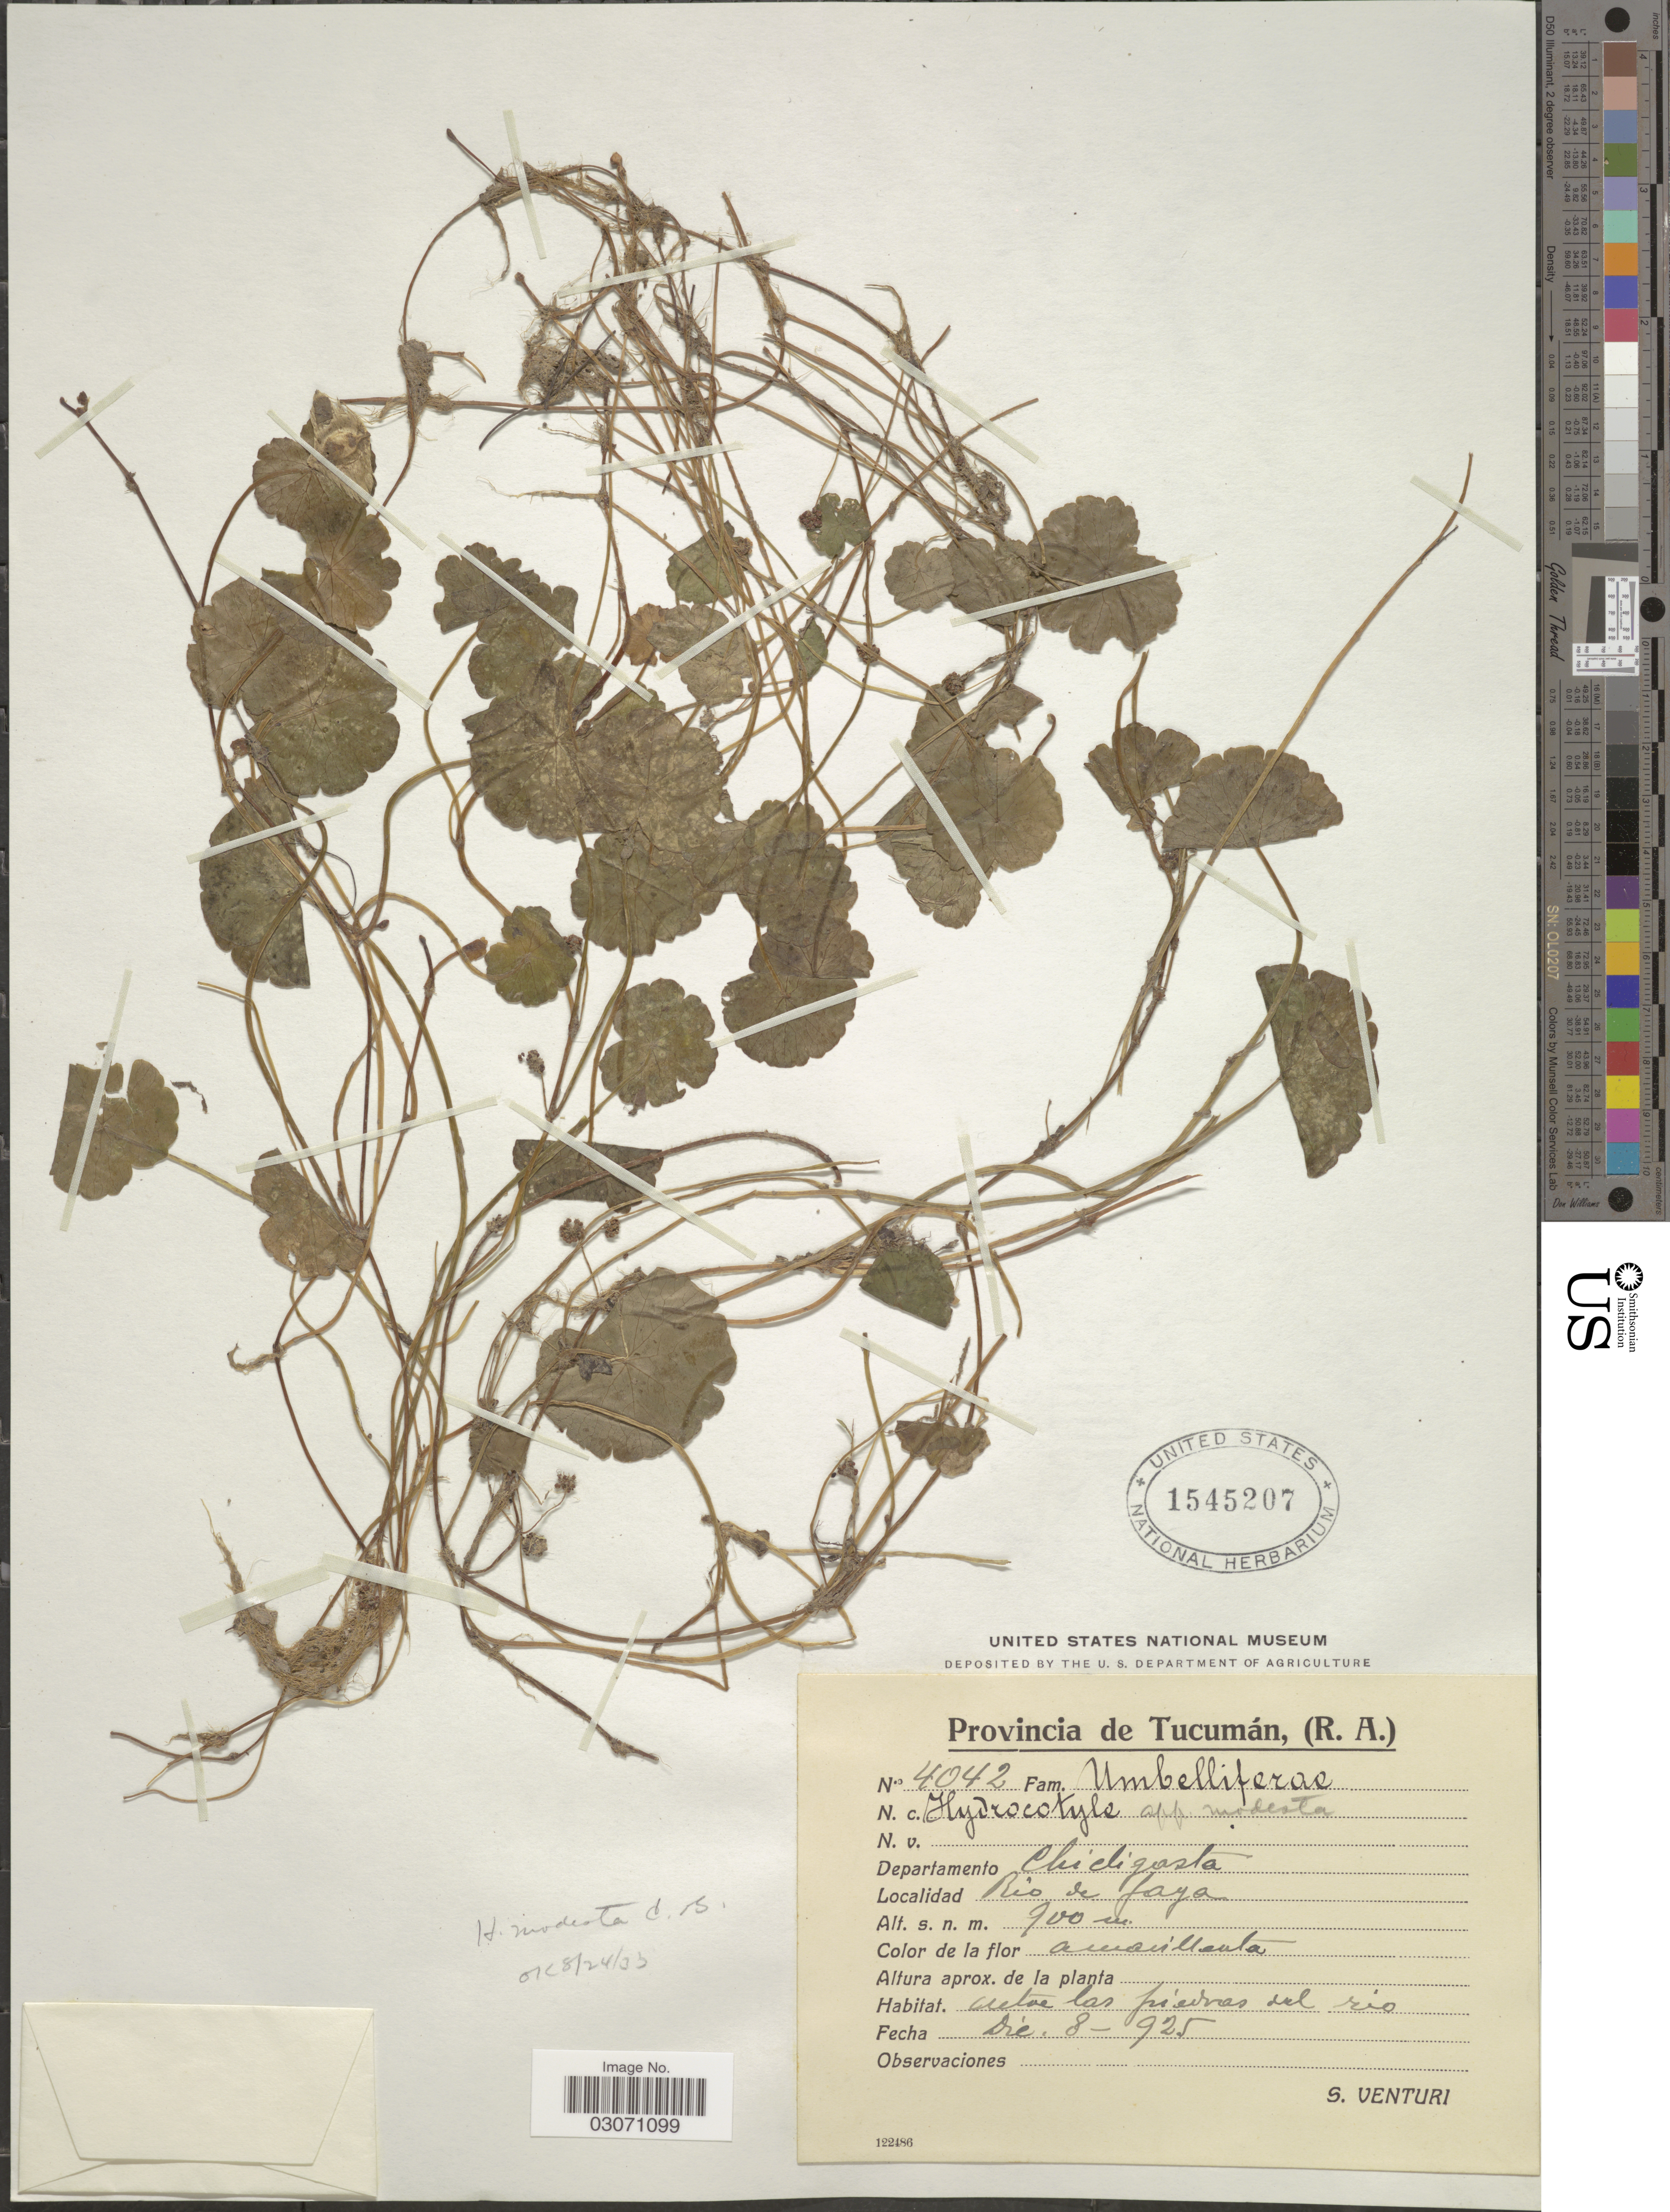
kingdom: Plantae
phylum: Tracheophyta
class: Magnoliopsida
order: Apiales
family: Araliaceae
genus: Hydrocotyle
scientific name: Hydrocotyle modesta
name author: Cham. & Schltdl.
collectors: S. Venturi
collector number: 4042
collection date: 1925-12-08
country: Argentina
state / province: Tucuman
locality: Provincia de Tucumán, (R.A.) Departamento Chicligasta, Rio de Jaya.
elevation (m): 900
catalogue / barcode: US 1545207